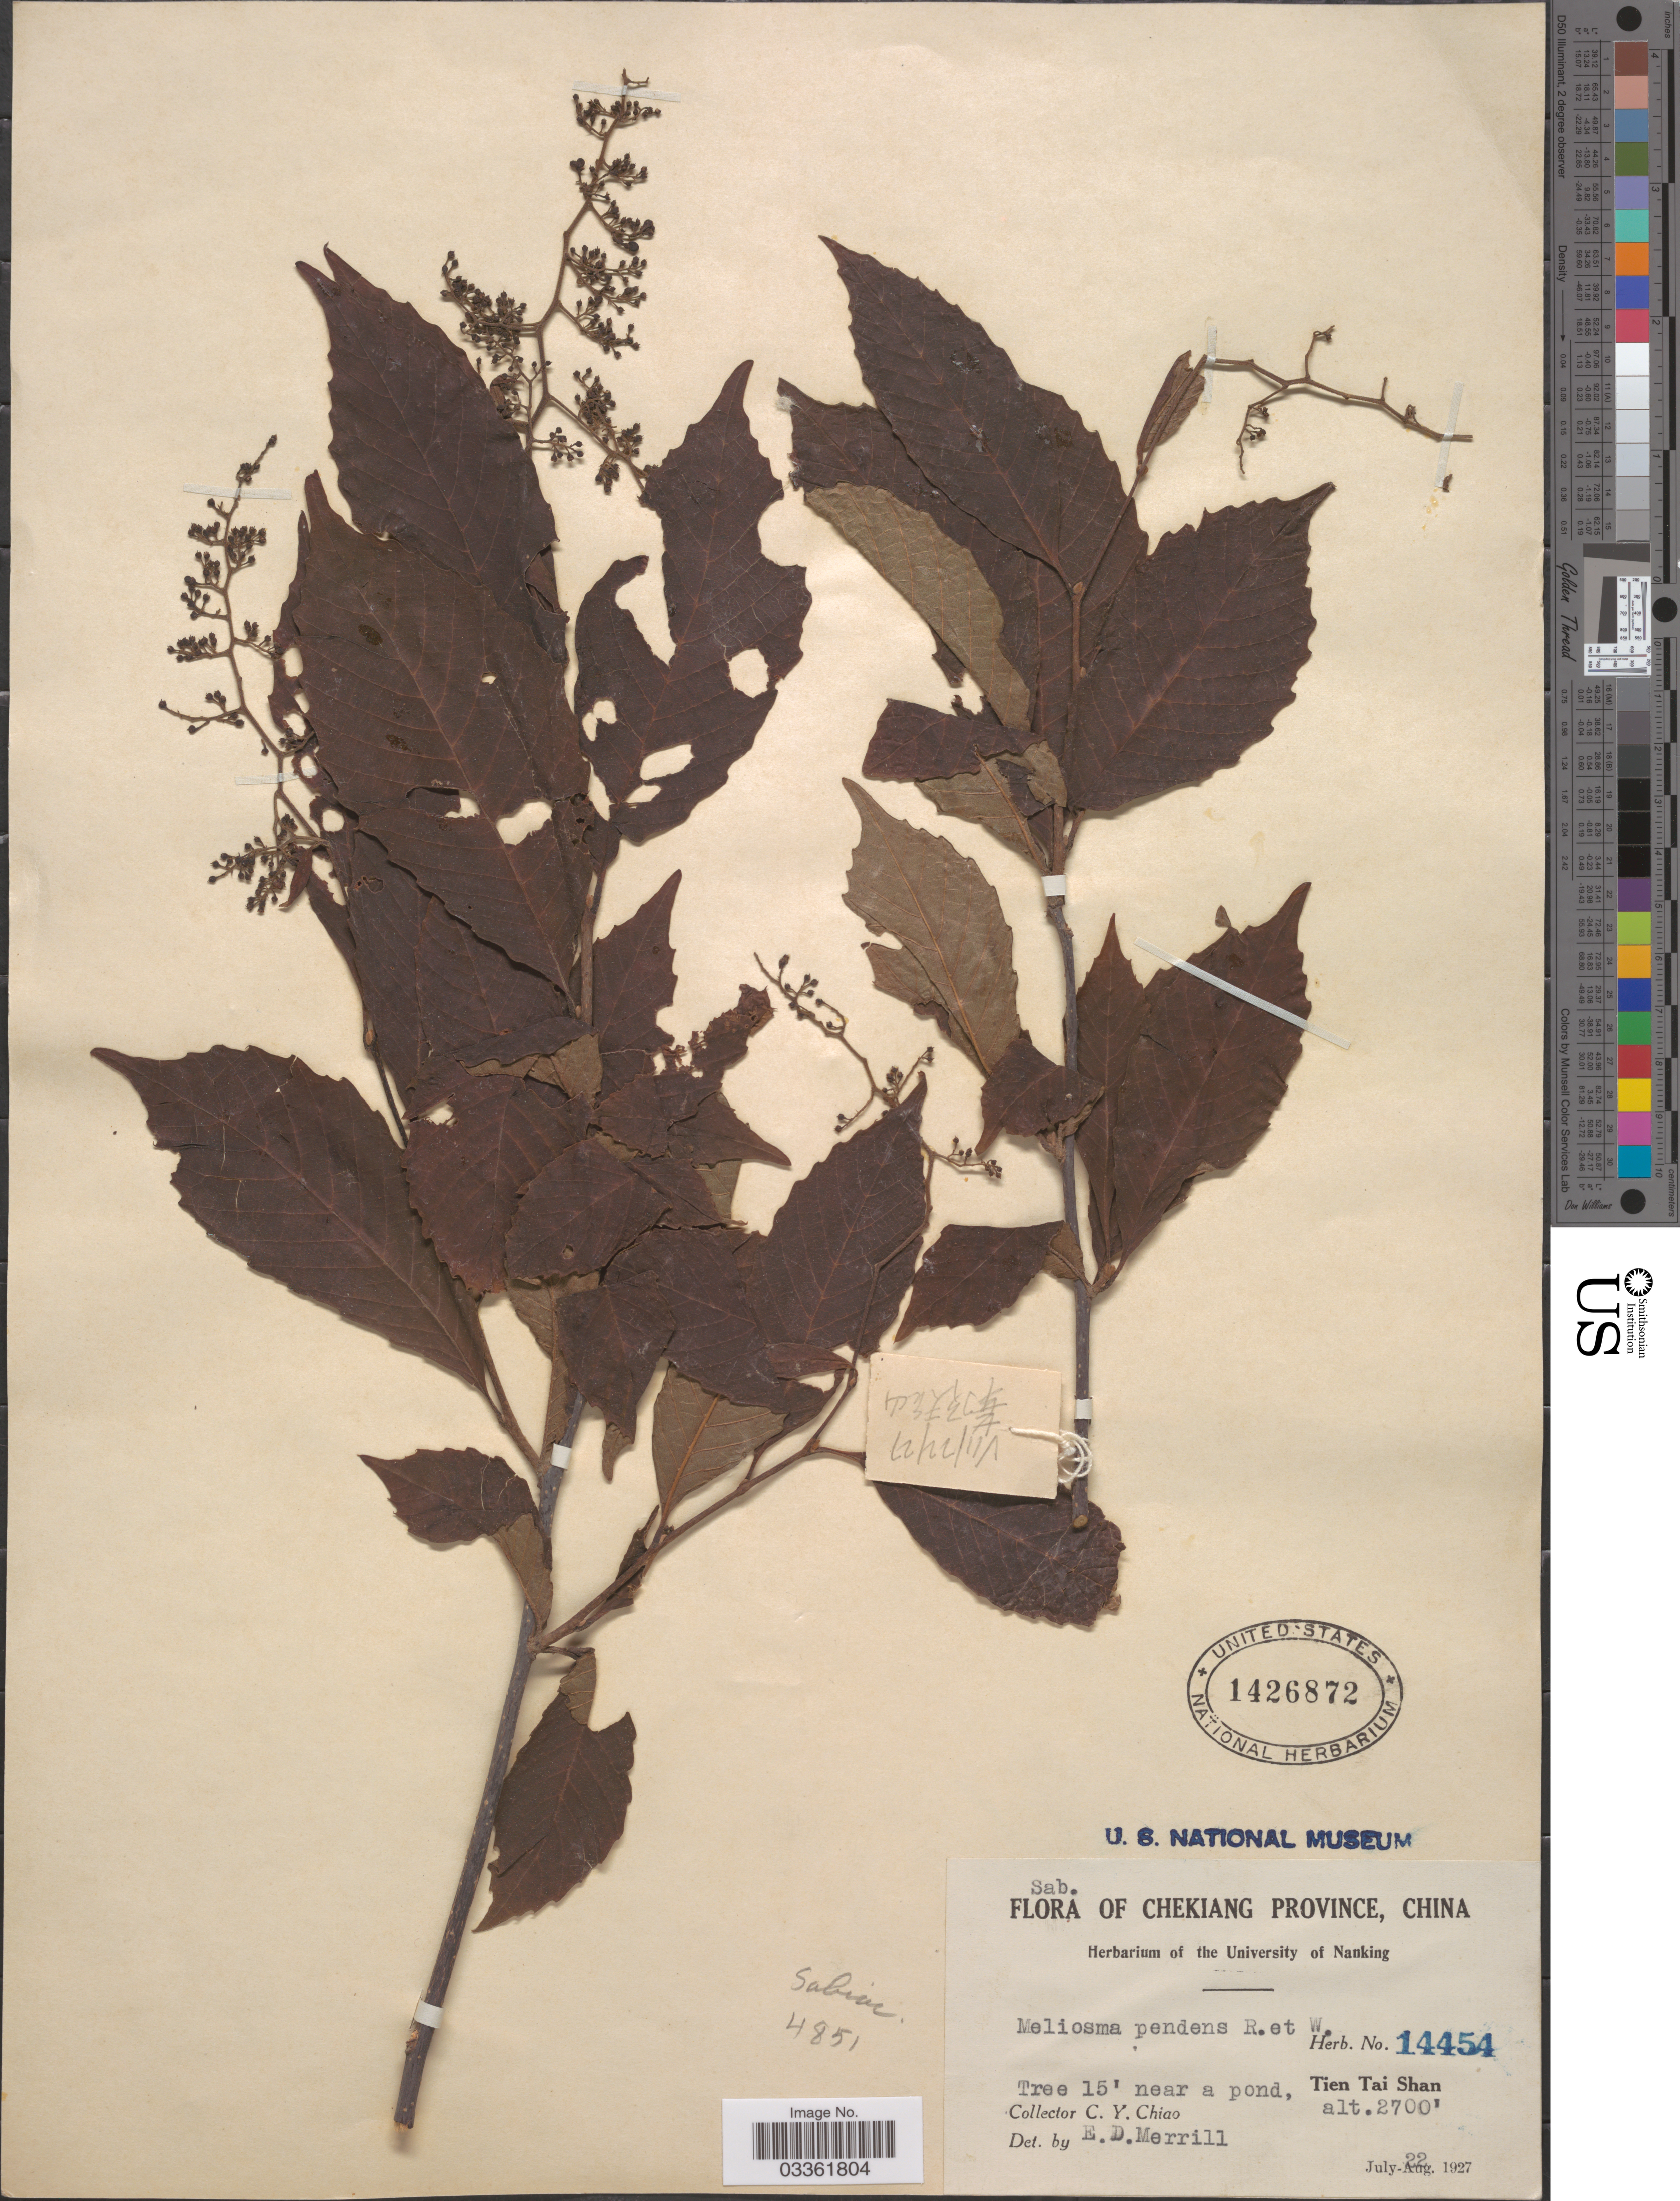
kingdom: Plantae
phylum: Tracheophyta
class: Magnoliopsida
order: Proteales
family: Sabiaceae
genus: Meliosma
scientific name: Meliosma pendula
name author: Merr.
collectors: C. Y. Chiao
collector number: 14454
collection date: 1927-07-22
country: China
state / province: Zhejiang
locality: Chekiang Province, Tien Tai Shan.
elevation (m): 823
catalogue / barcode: US 1426872